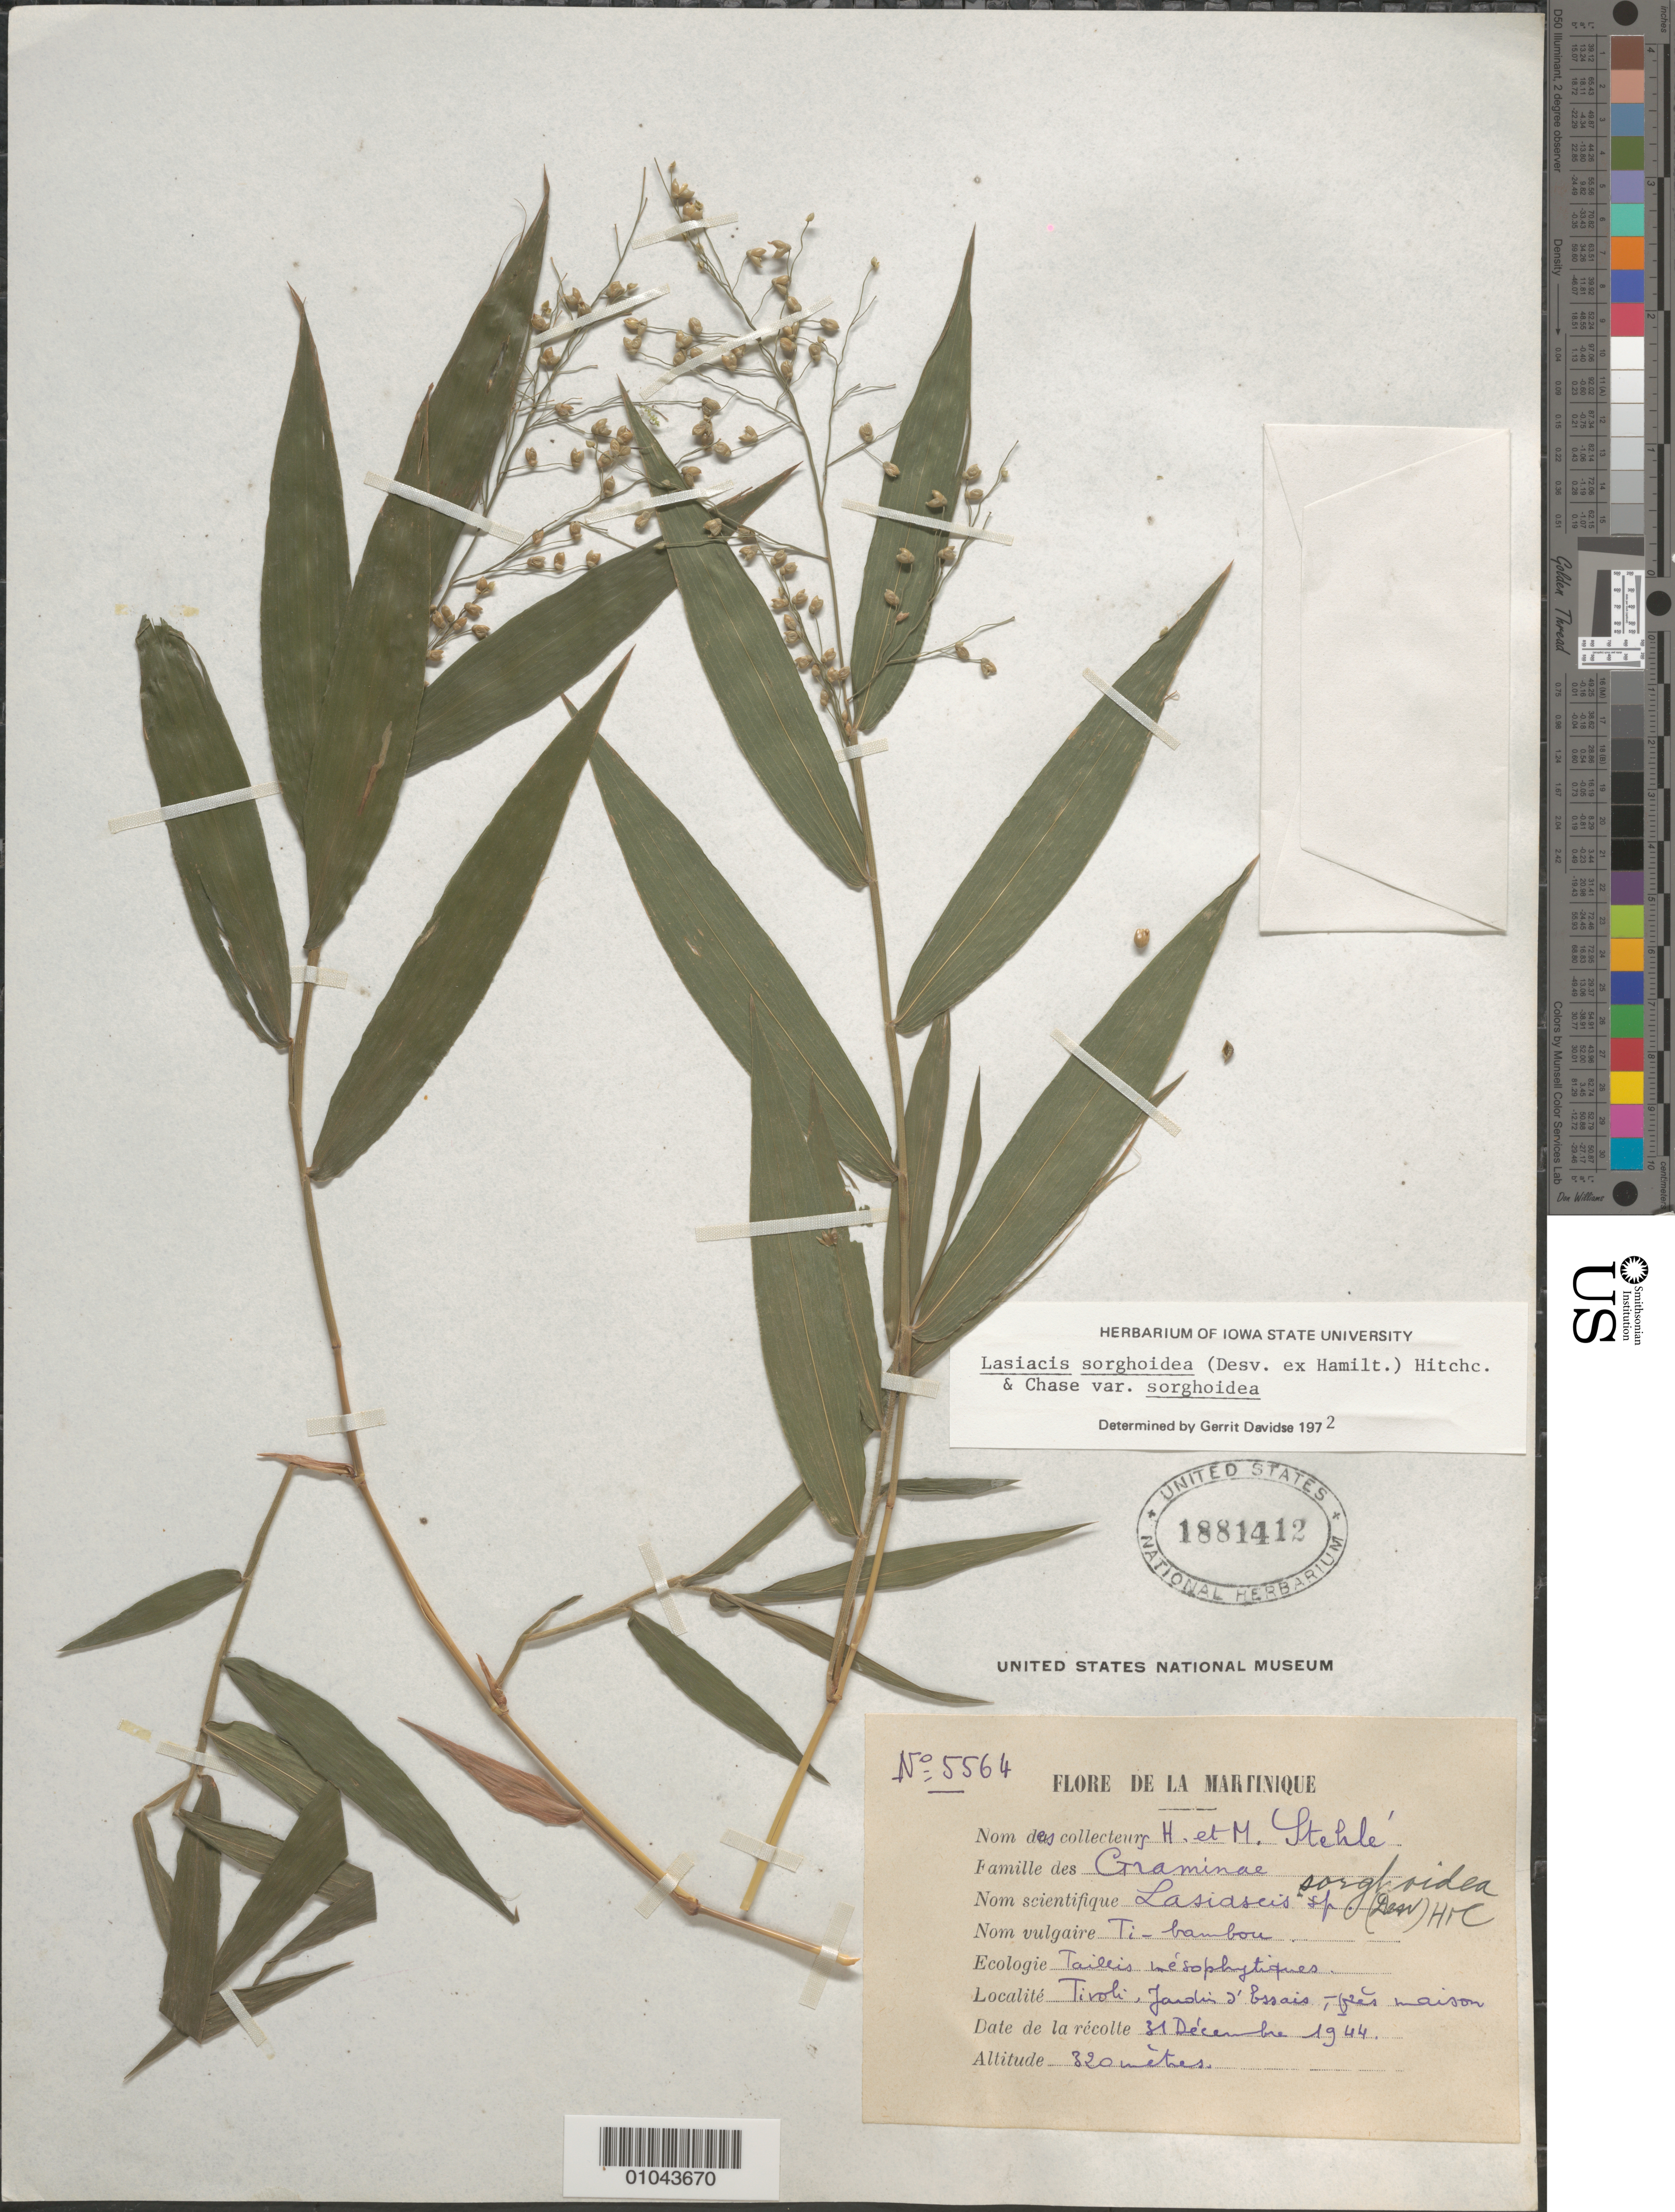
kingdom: Plantae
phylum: Tracheophyta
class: Liliopsida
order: Poales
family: Poaceae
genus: Lasiacis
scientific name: Lasiacis sorghoidea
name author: (Desv. ex Ham.) Hitchc. & Chase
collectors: H. Stehlé & M. Stehlé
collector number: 5564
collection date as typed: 31 Dec 1944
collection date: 1944-12-31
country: Martinique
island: Martinique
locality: Tiroli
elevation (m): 320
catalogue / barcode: US 1881412